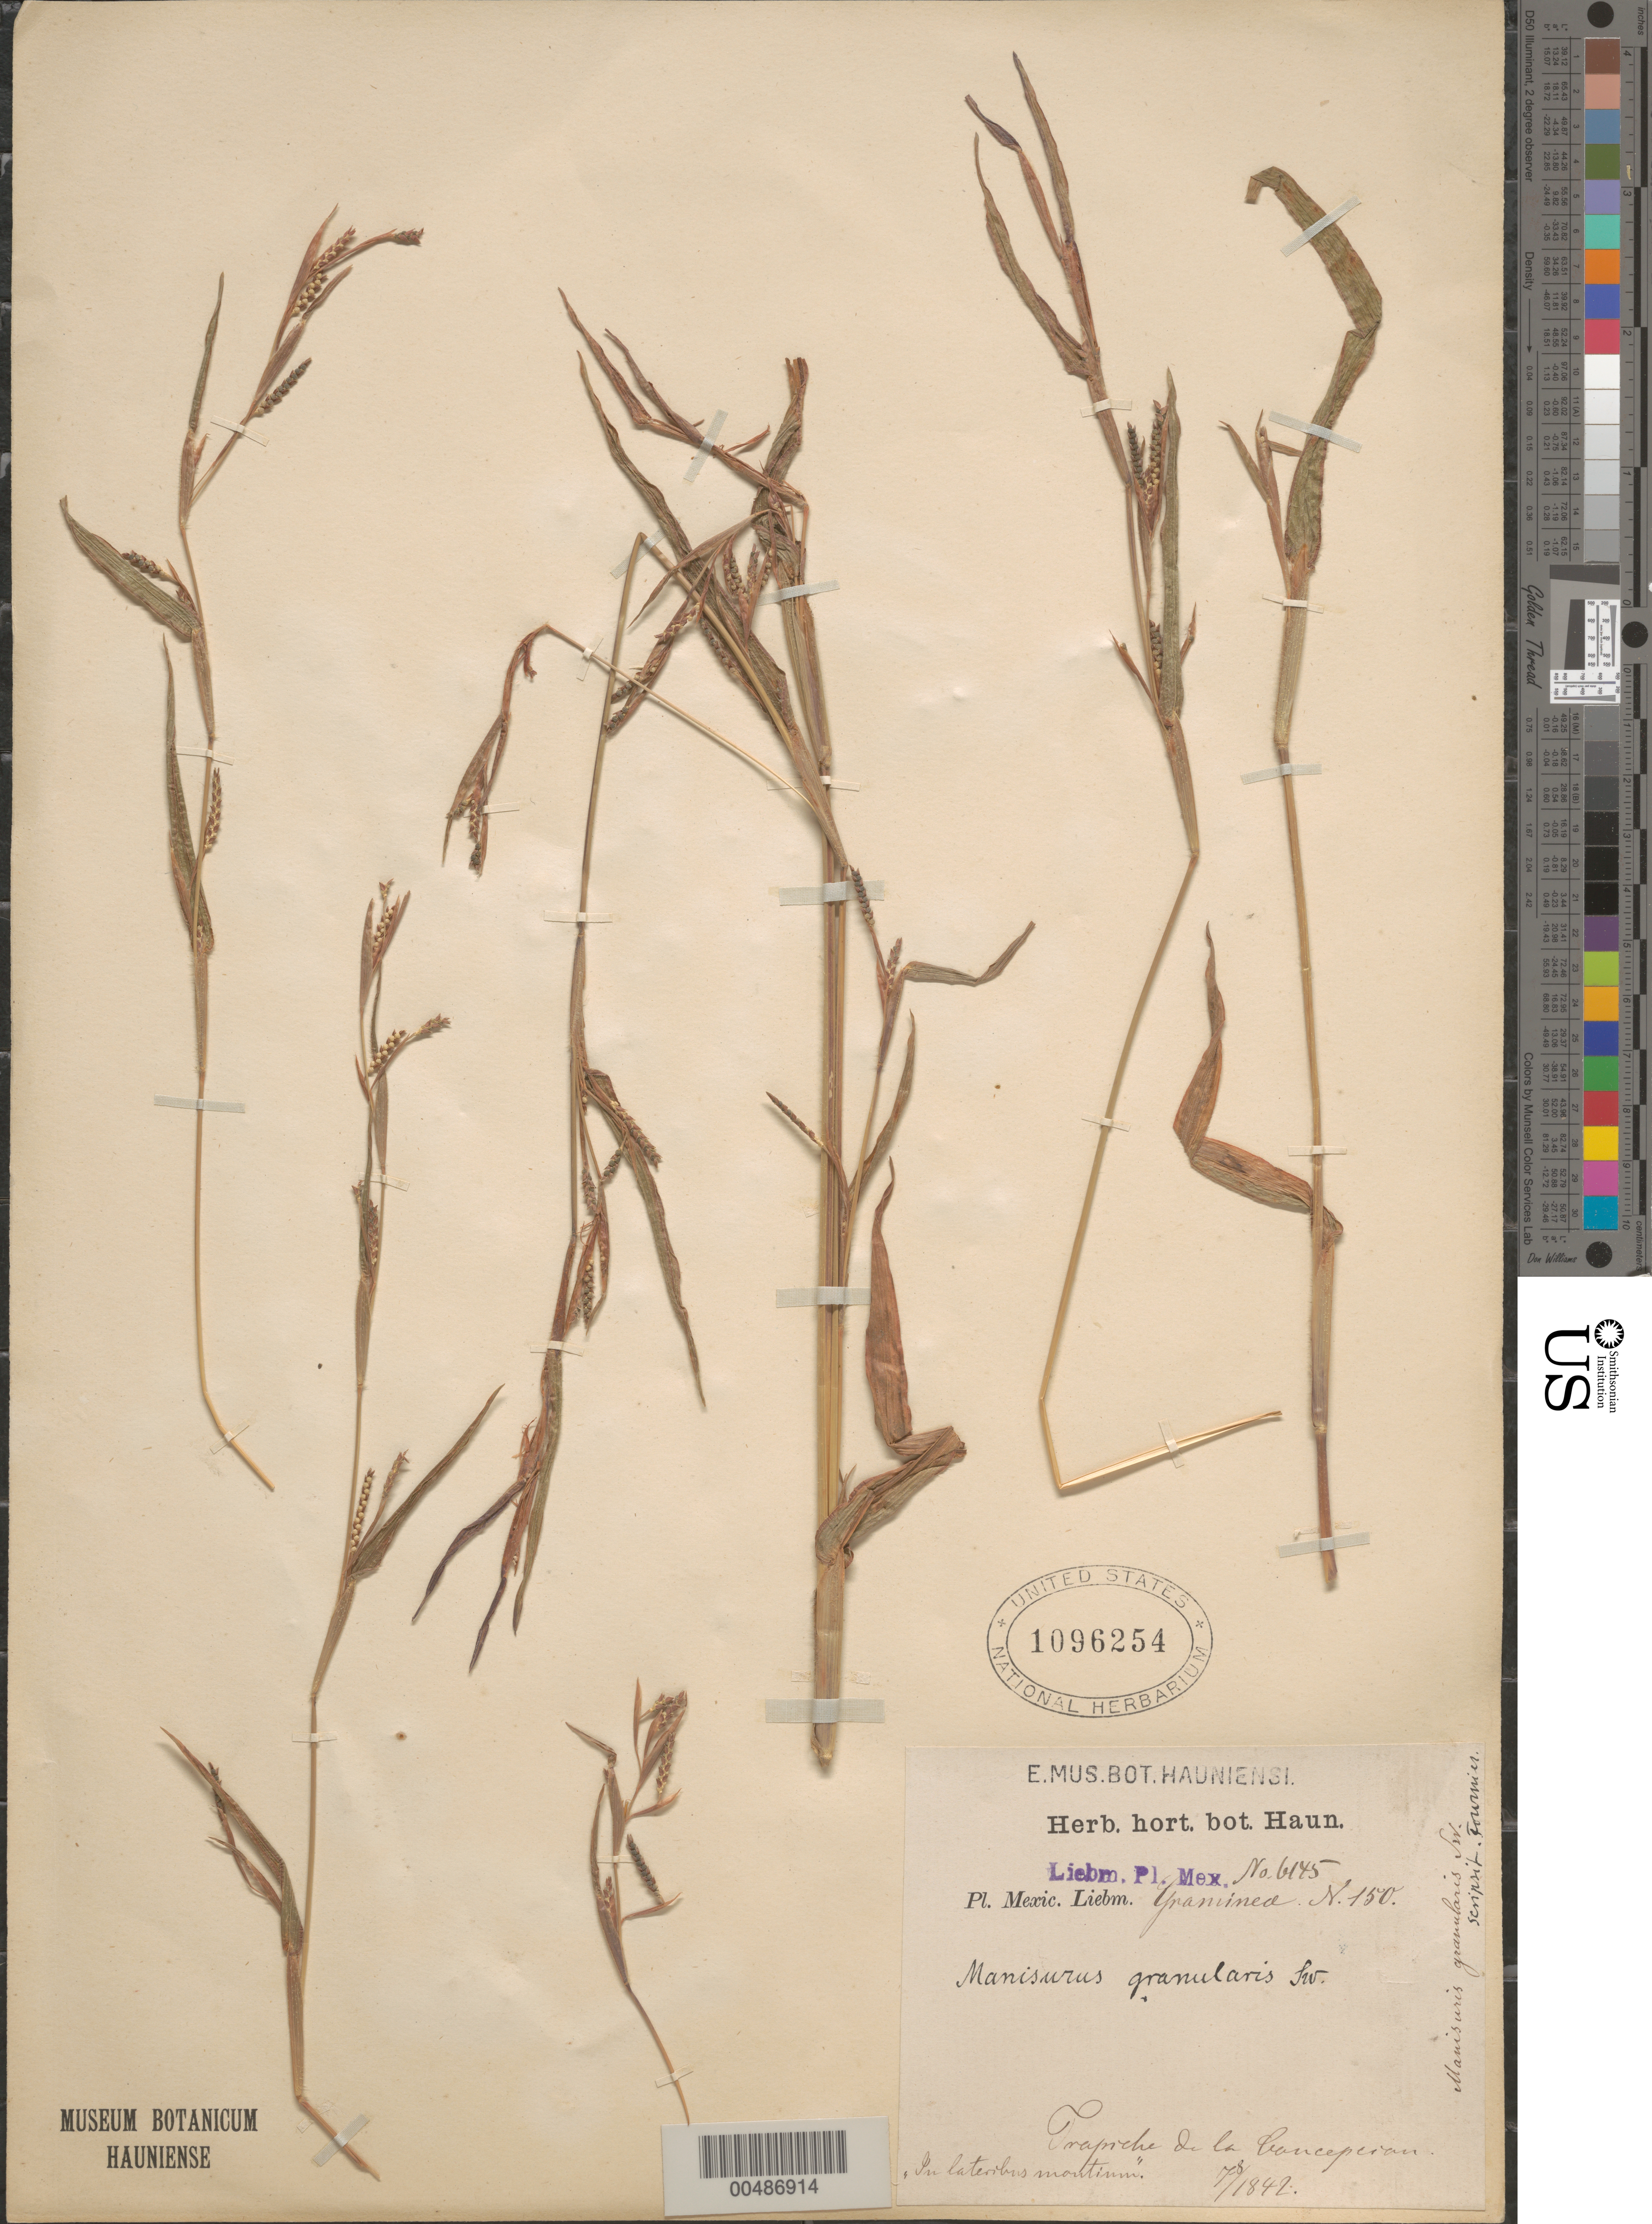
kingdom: Plantae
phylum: Tracheophyta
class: Liliopsida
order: Poales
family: Poaceae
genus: Hackelochloa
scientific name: Hackelochloa granularis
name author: (L.) Kuntze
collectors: F. M. Liebmann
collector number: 150 (6145)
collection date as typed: Jul 1842 to -- Aug 1842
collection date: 1842-07/1842-08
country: Mexico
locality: Tropiche de la Concepcion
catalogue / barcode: US 1096254